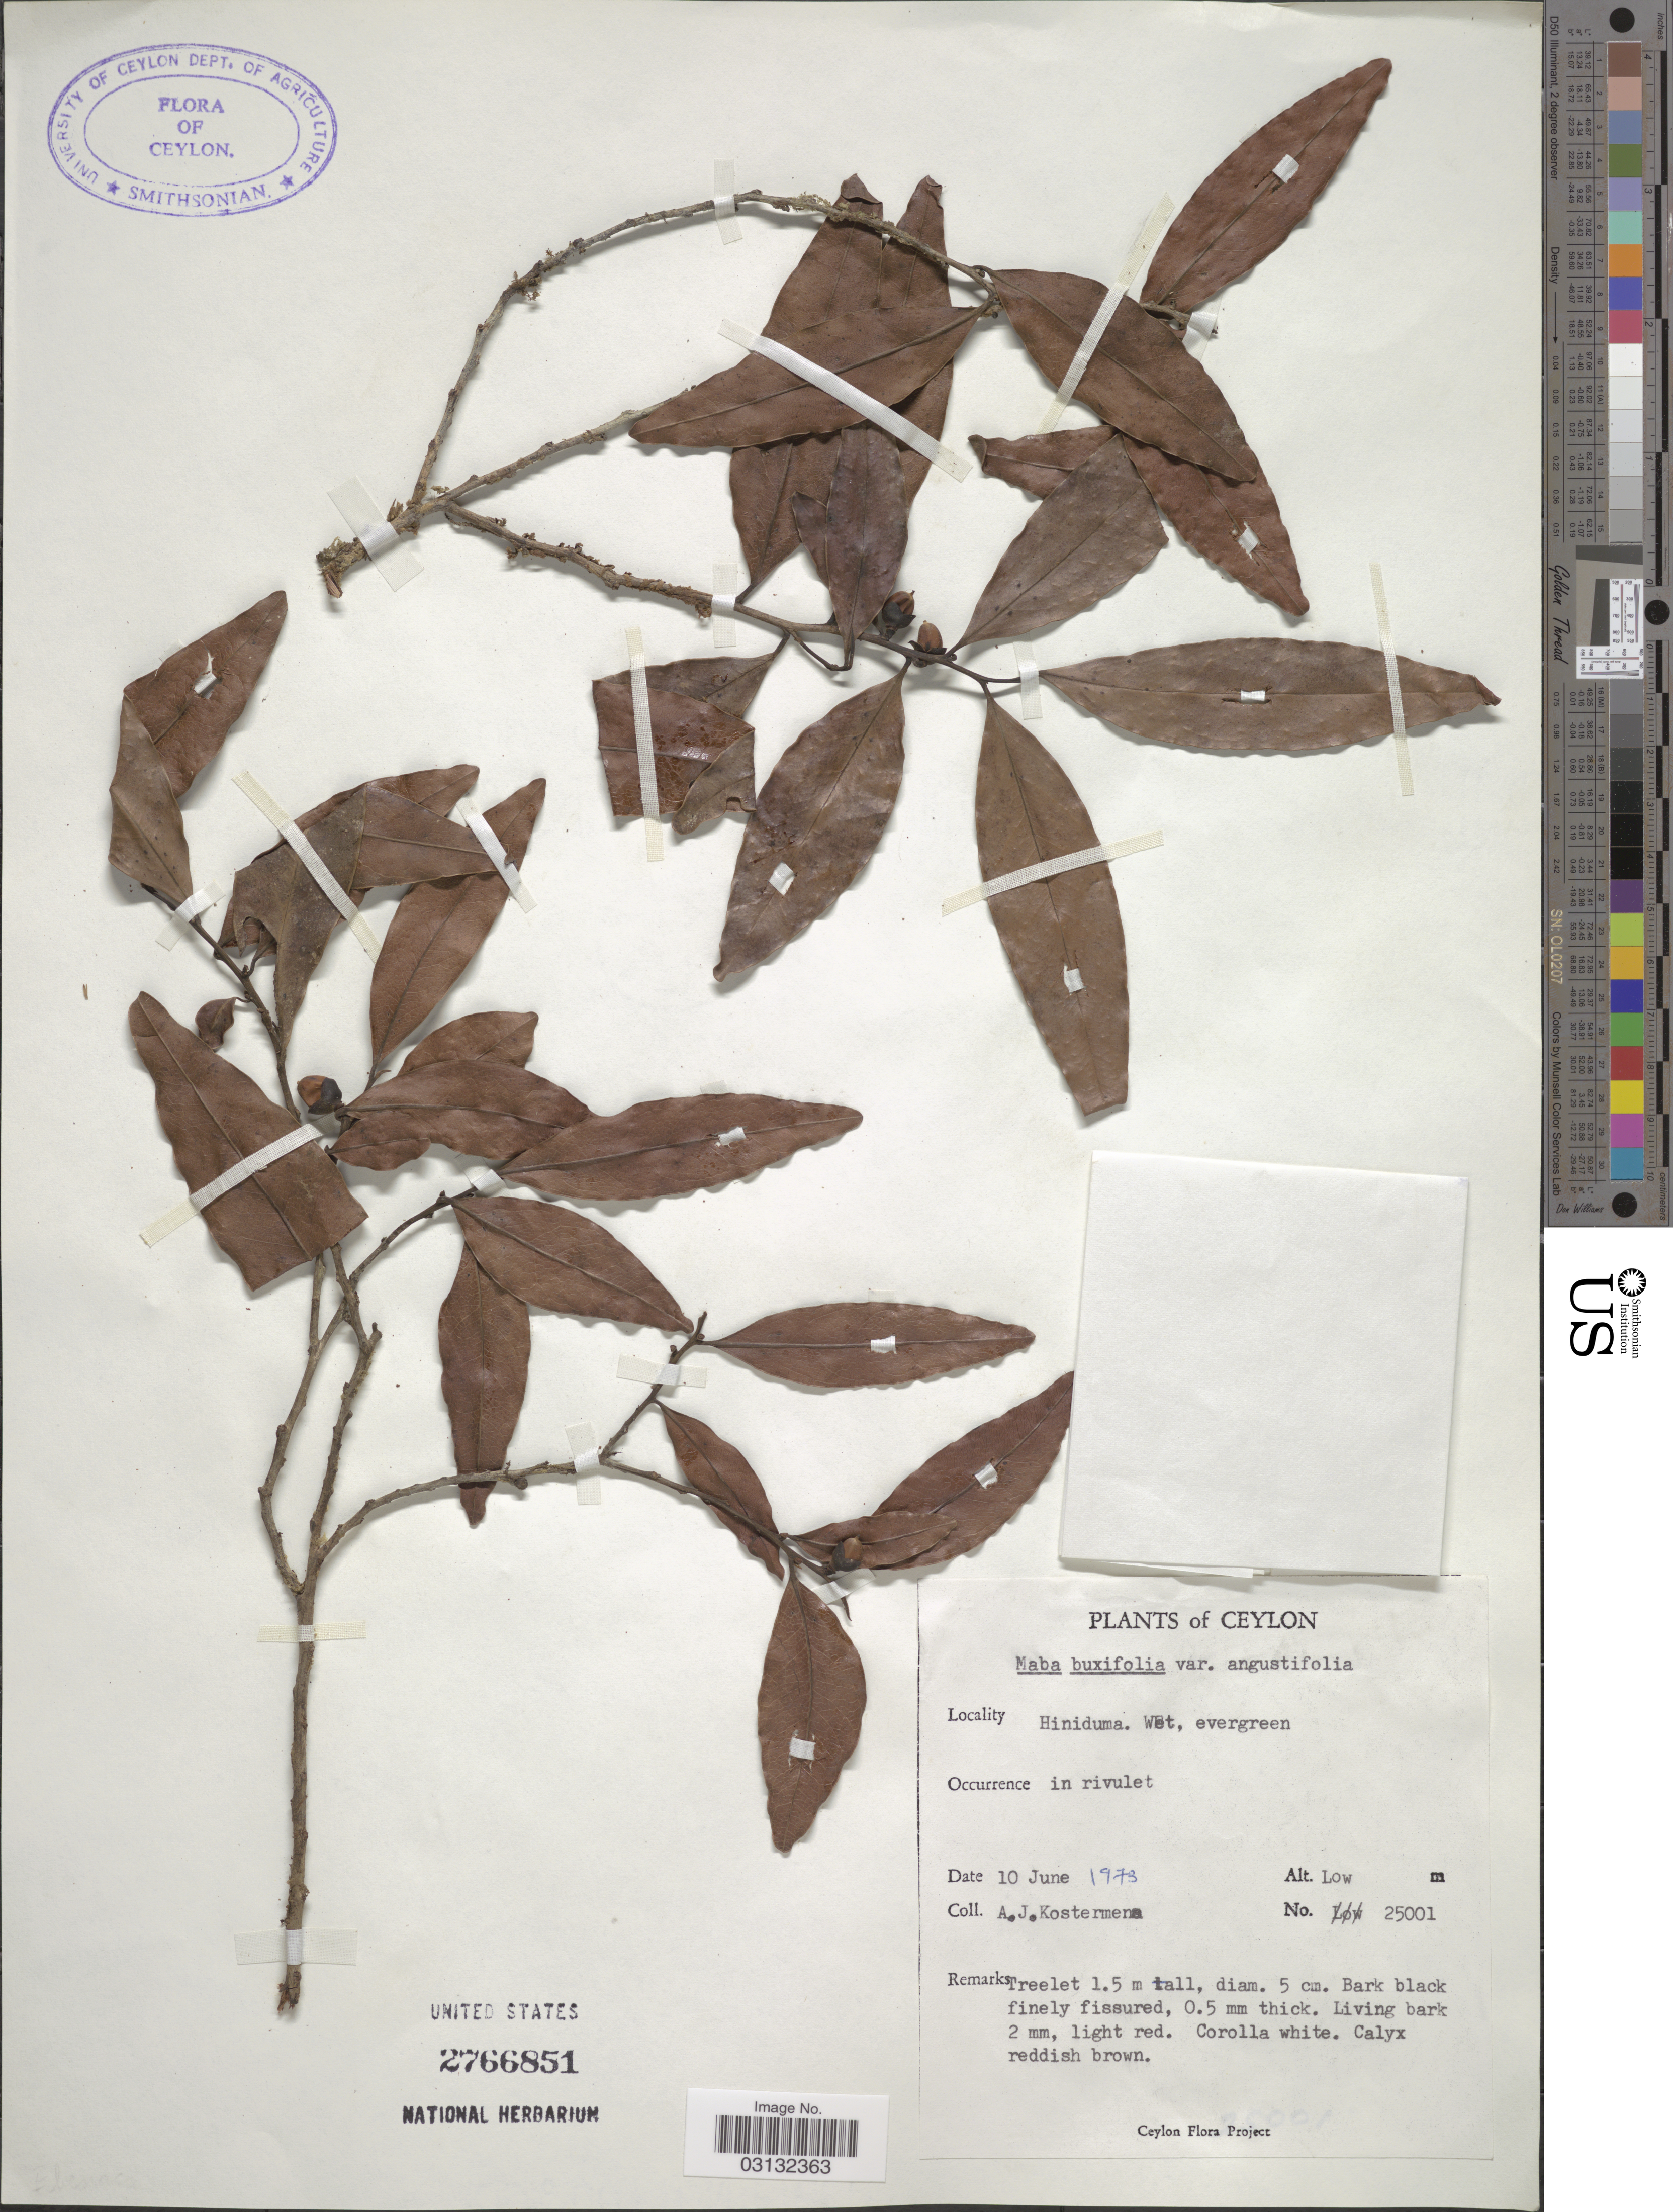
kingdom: Plantae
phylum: Tracheophyta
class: Magnoliopsida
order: Ericales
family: Ebenaceae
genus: Diospyros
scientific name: Diospyros rheophytica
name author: Kosterm.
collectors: A. J. G. Kostermans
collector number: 25001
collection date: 1973-06-10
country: Sri Lanka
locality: Ceylon. Hiniduma.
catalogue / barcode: US 2766851